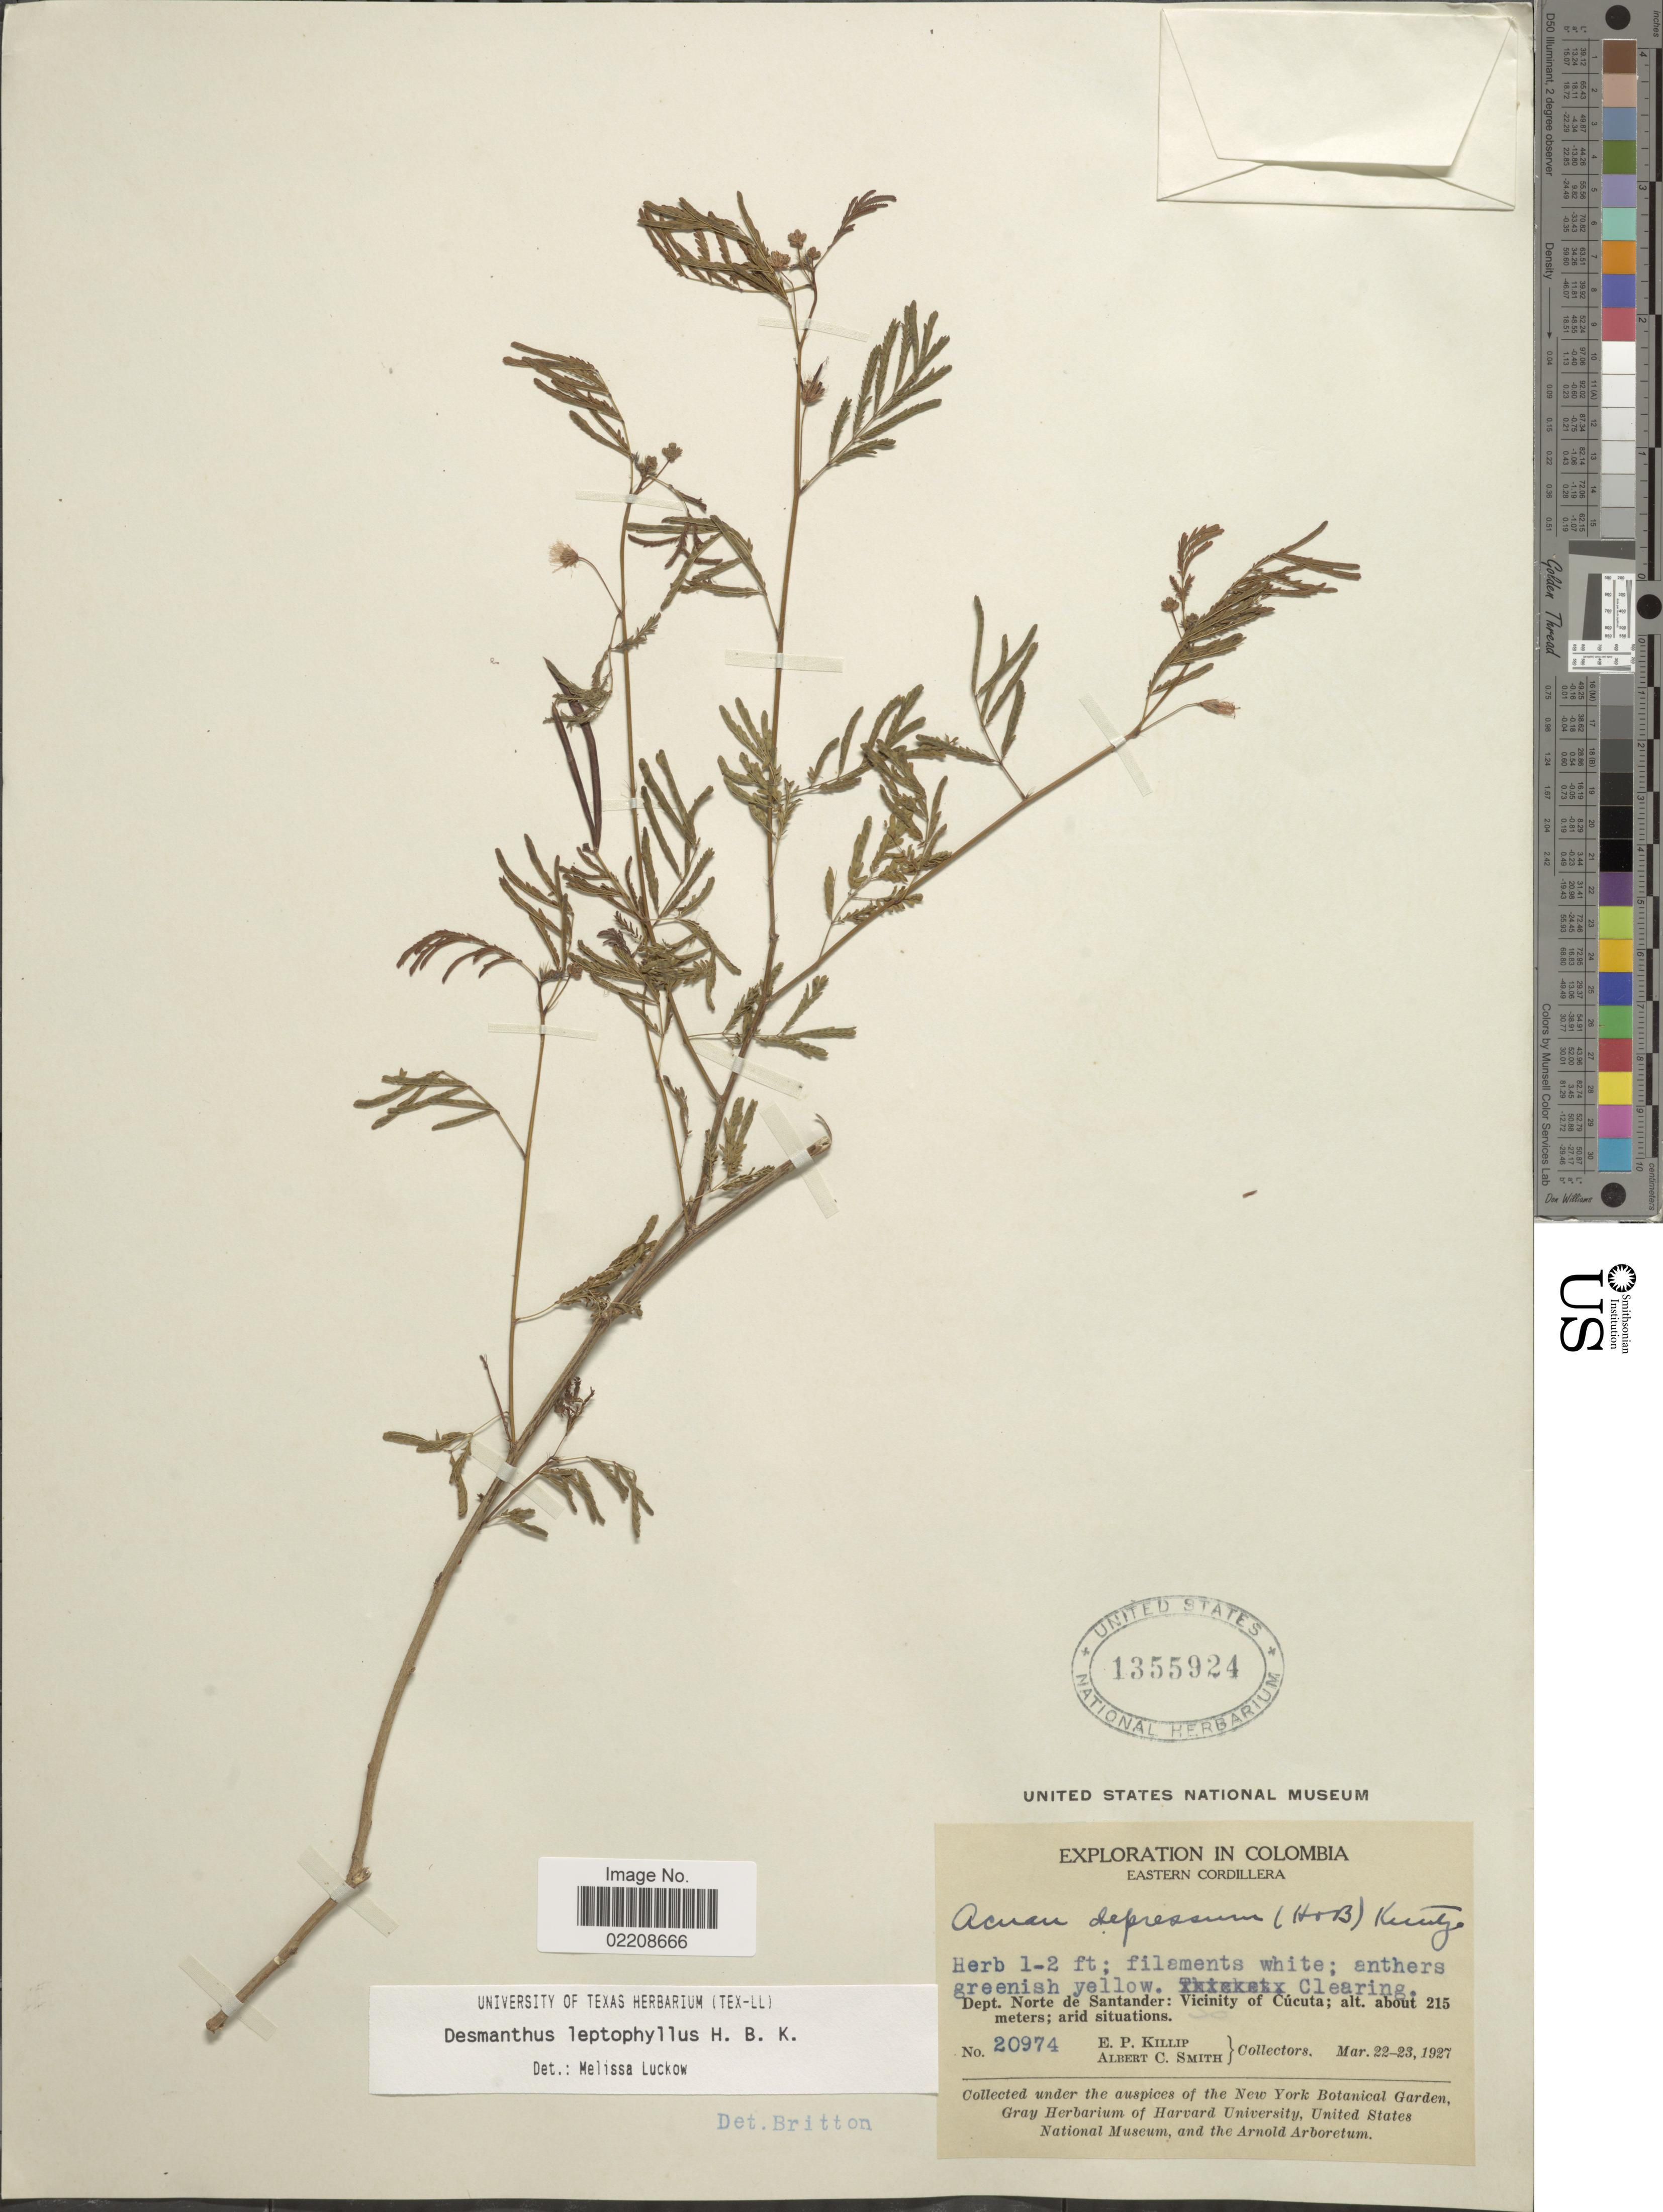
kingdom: Plantae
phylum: Tracheophyta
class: Magnoliopsida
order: Fabales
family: Fabaceae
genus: Desmanthus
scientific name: Desmanthus leptophyllus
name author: Kunth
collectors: E. P. Killip & A. C. Smith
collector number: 20974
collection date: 1927-03-22/1927-03-23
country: Colombia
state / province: Norte de Santander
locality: Eastern Cordillera. Dept. Norte de Santander: Vicinity of Cúcuta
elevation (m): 215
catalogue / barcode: US 1355924